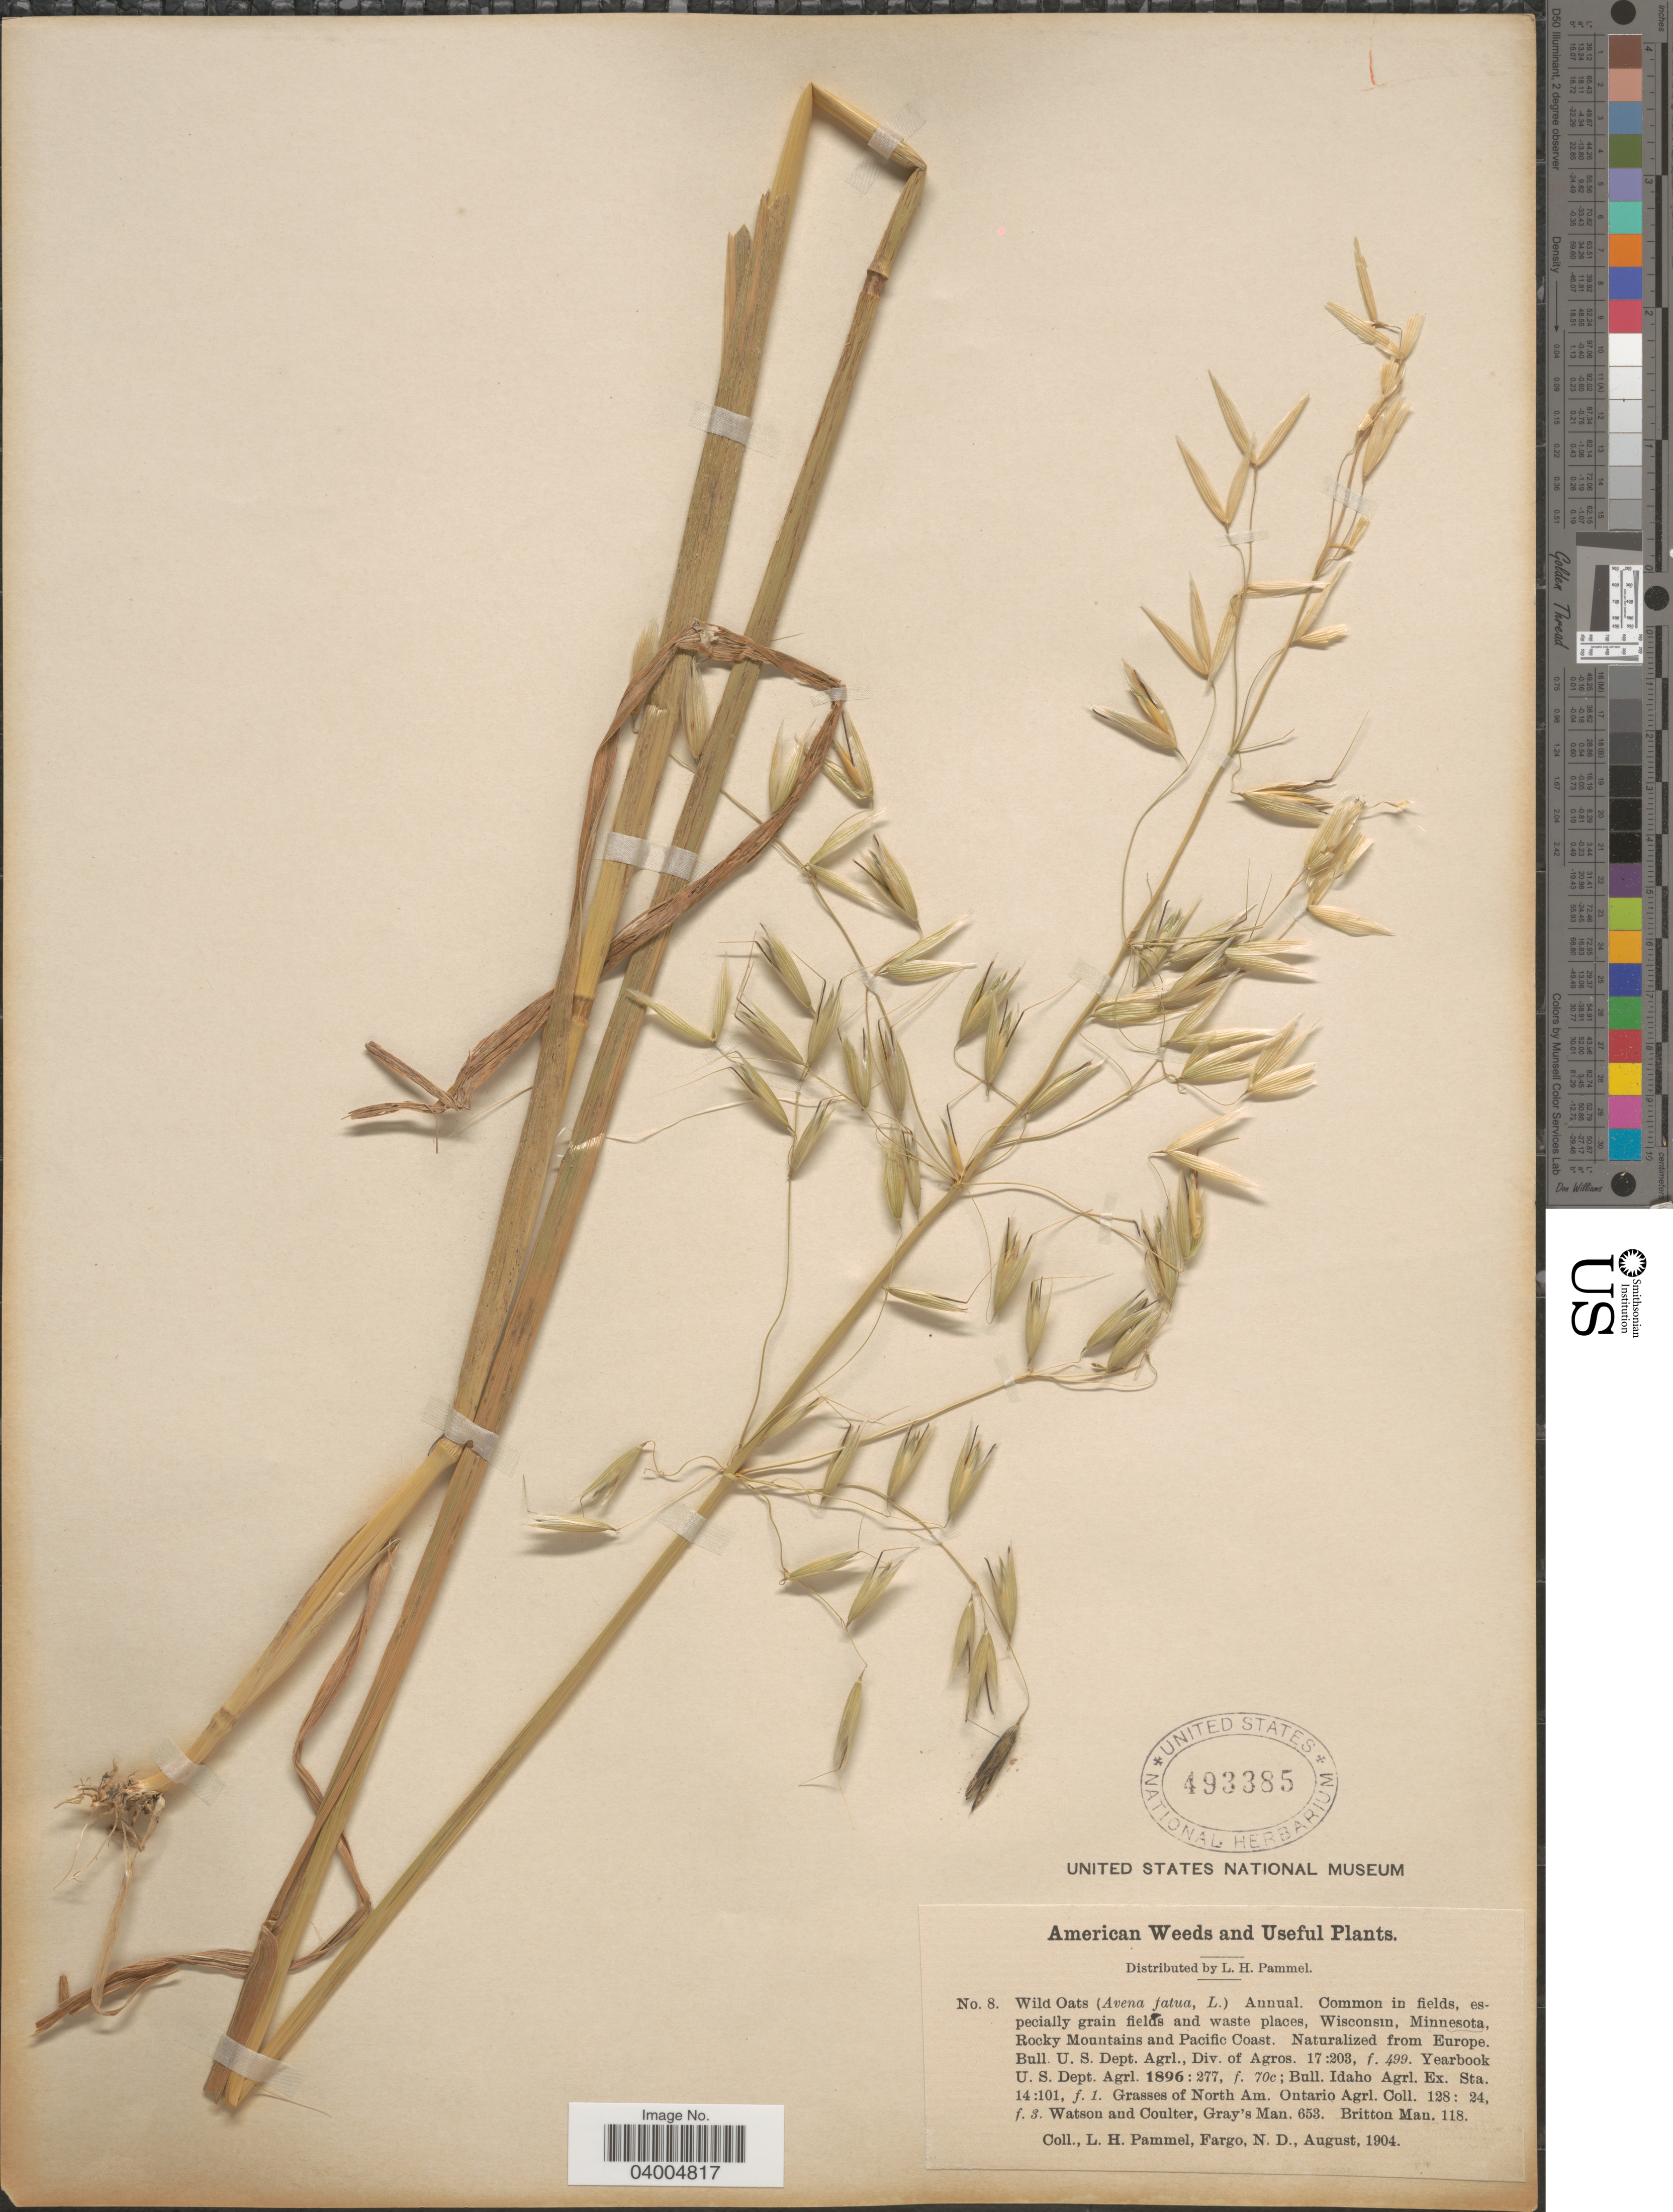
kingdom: Plantae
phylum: Tracheophyta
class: Liliopsida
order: Poales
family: Poaceae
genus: Avena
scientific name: Avena fatua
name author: L.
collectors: L. Pammel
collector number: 8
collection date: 1904-08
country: United States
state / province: Minnesota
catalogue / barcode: US 493385